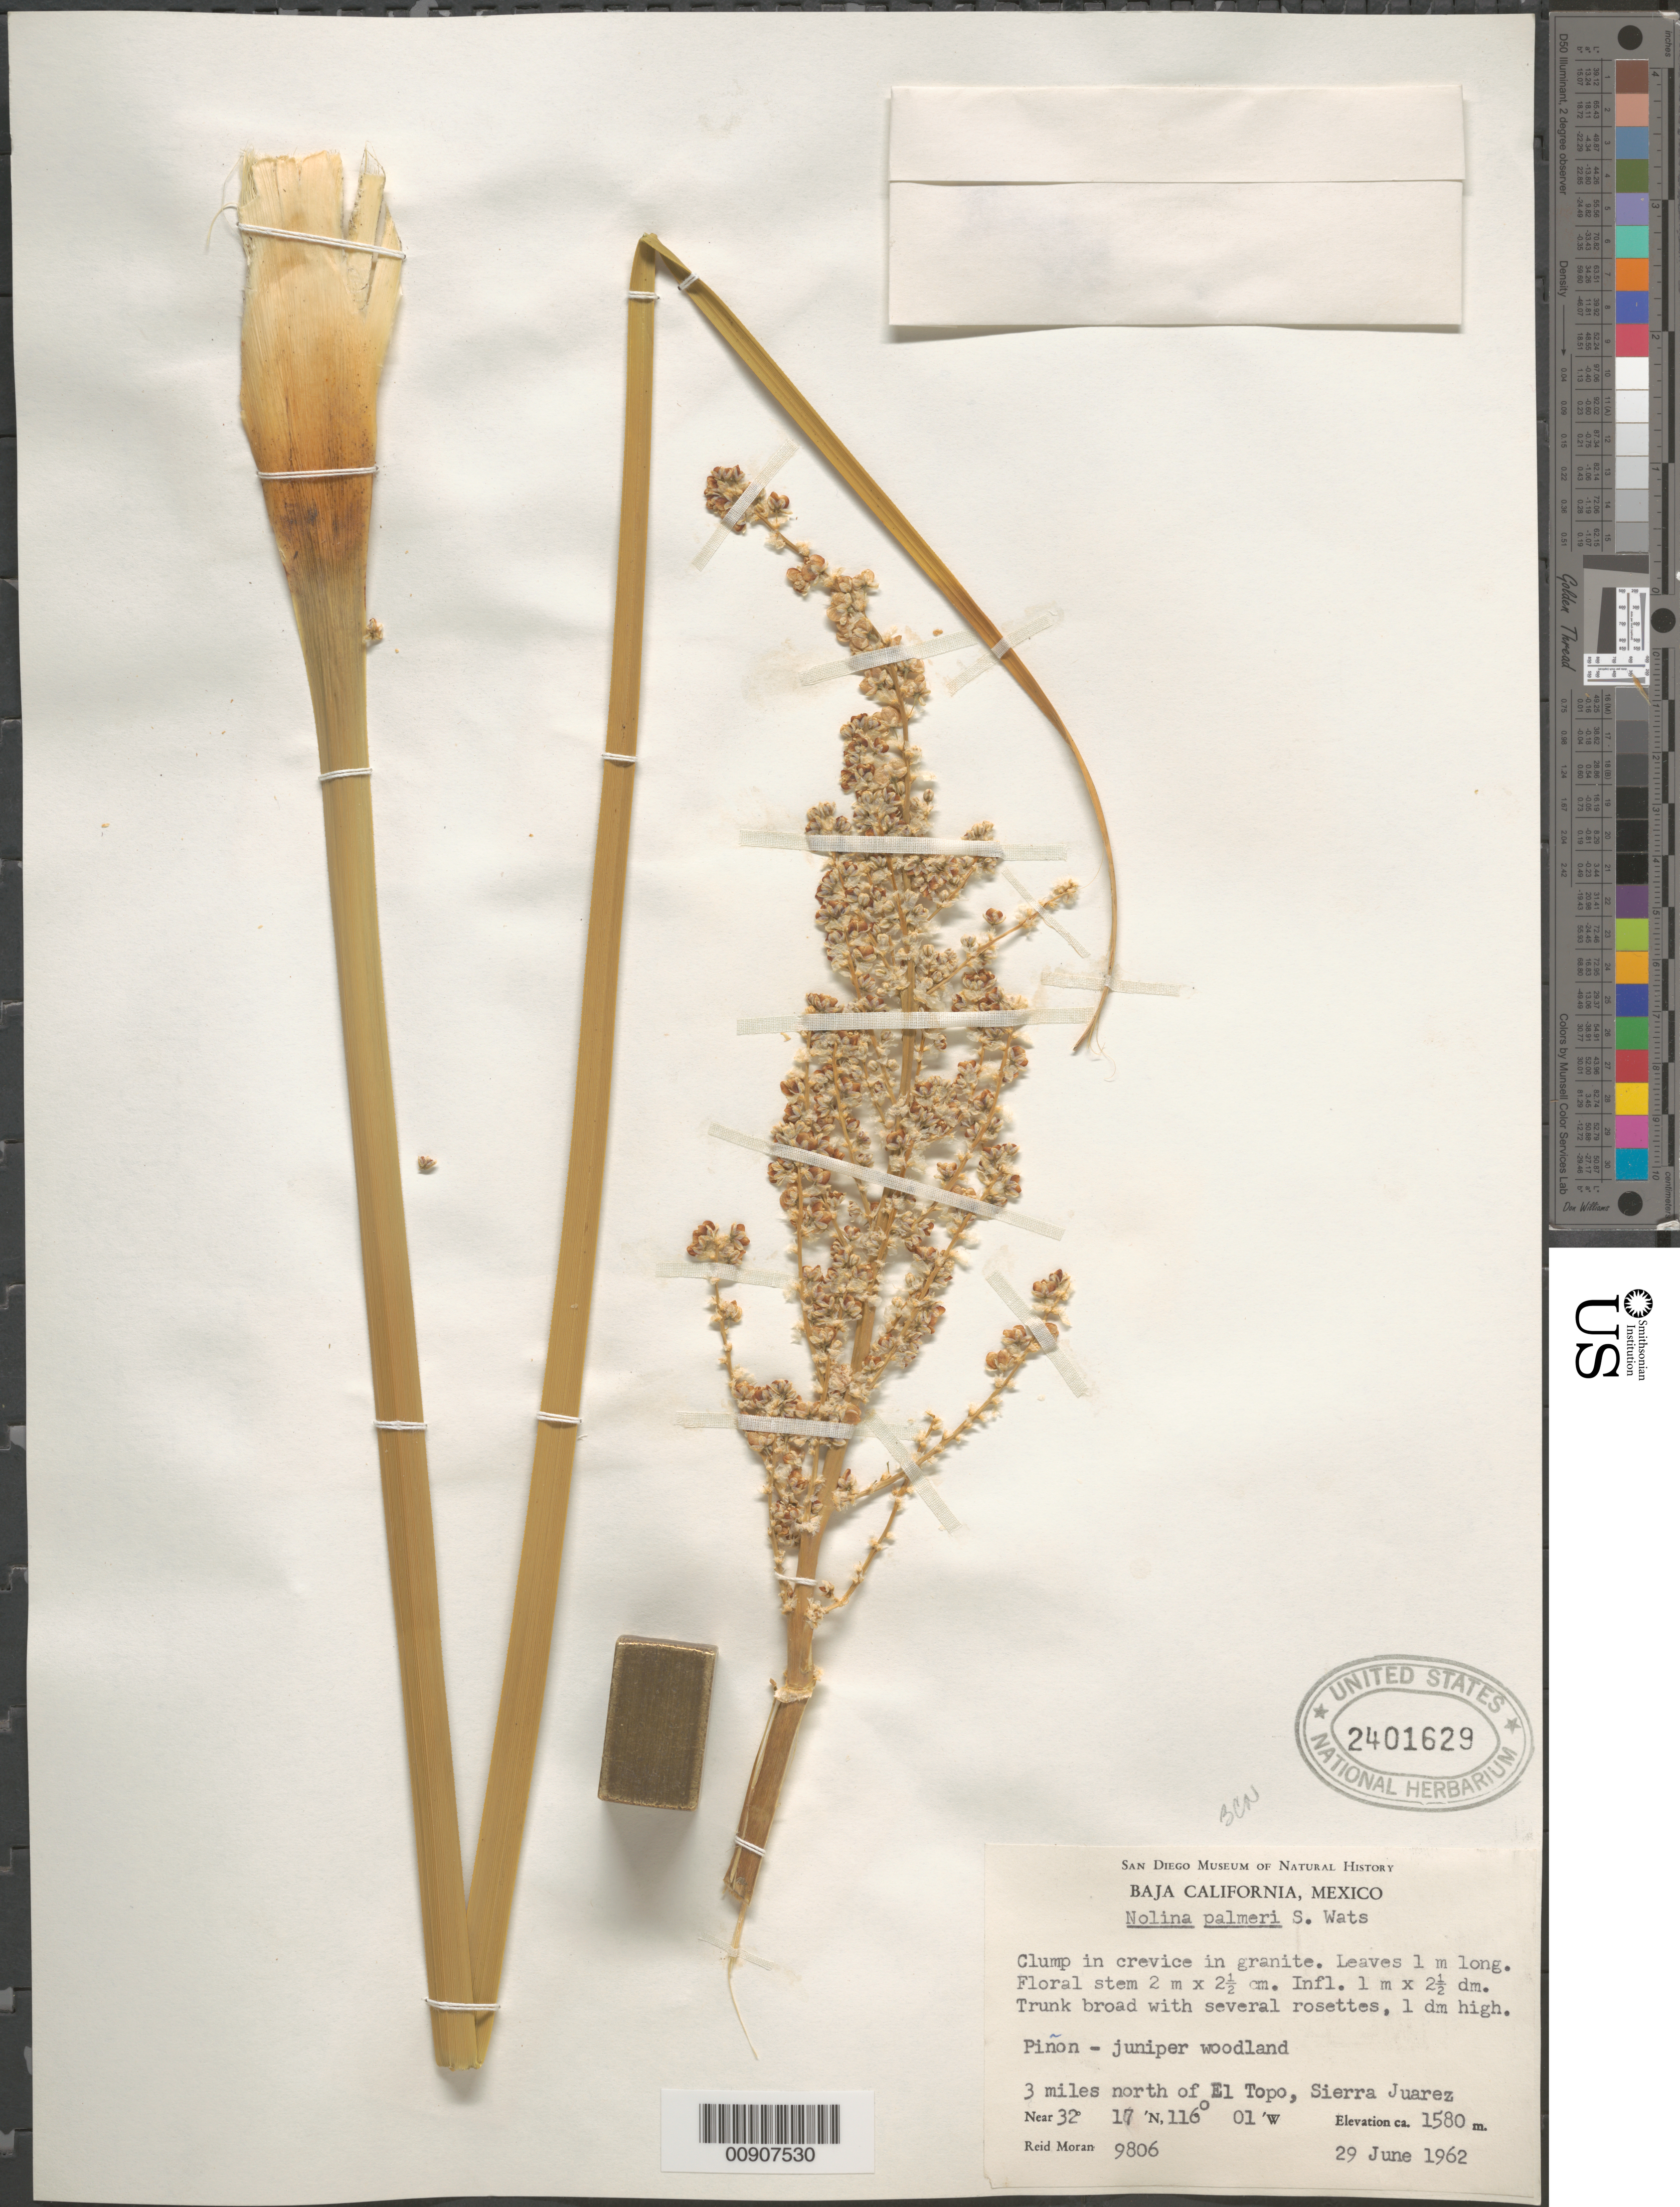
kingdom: Plantae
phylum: Tracheophyta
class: Liliopsida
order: Asparagales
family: Asparagaceae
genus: Nolina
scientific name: Nolina palmeri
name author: S. Watson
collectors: R. V. Moran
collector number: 9806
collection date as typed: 29 Jun 1962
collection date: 1962-06-29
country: Mexico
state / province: Baja California Norte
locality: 3 miles north of El Topo, Sierra Juárez, Baja California.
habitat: Clump in crevice in granite. Piñon - juniper woodland.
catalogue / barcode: US 2401629